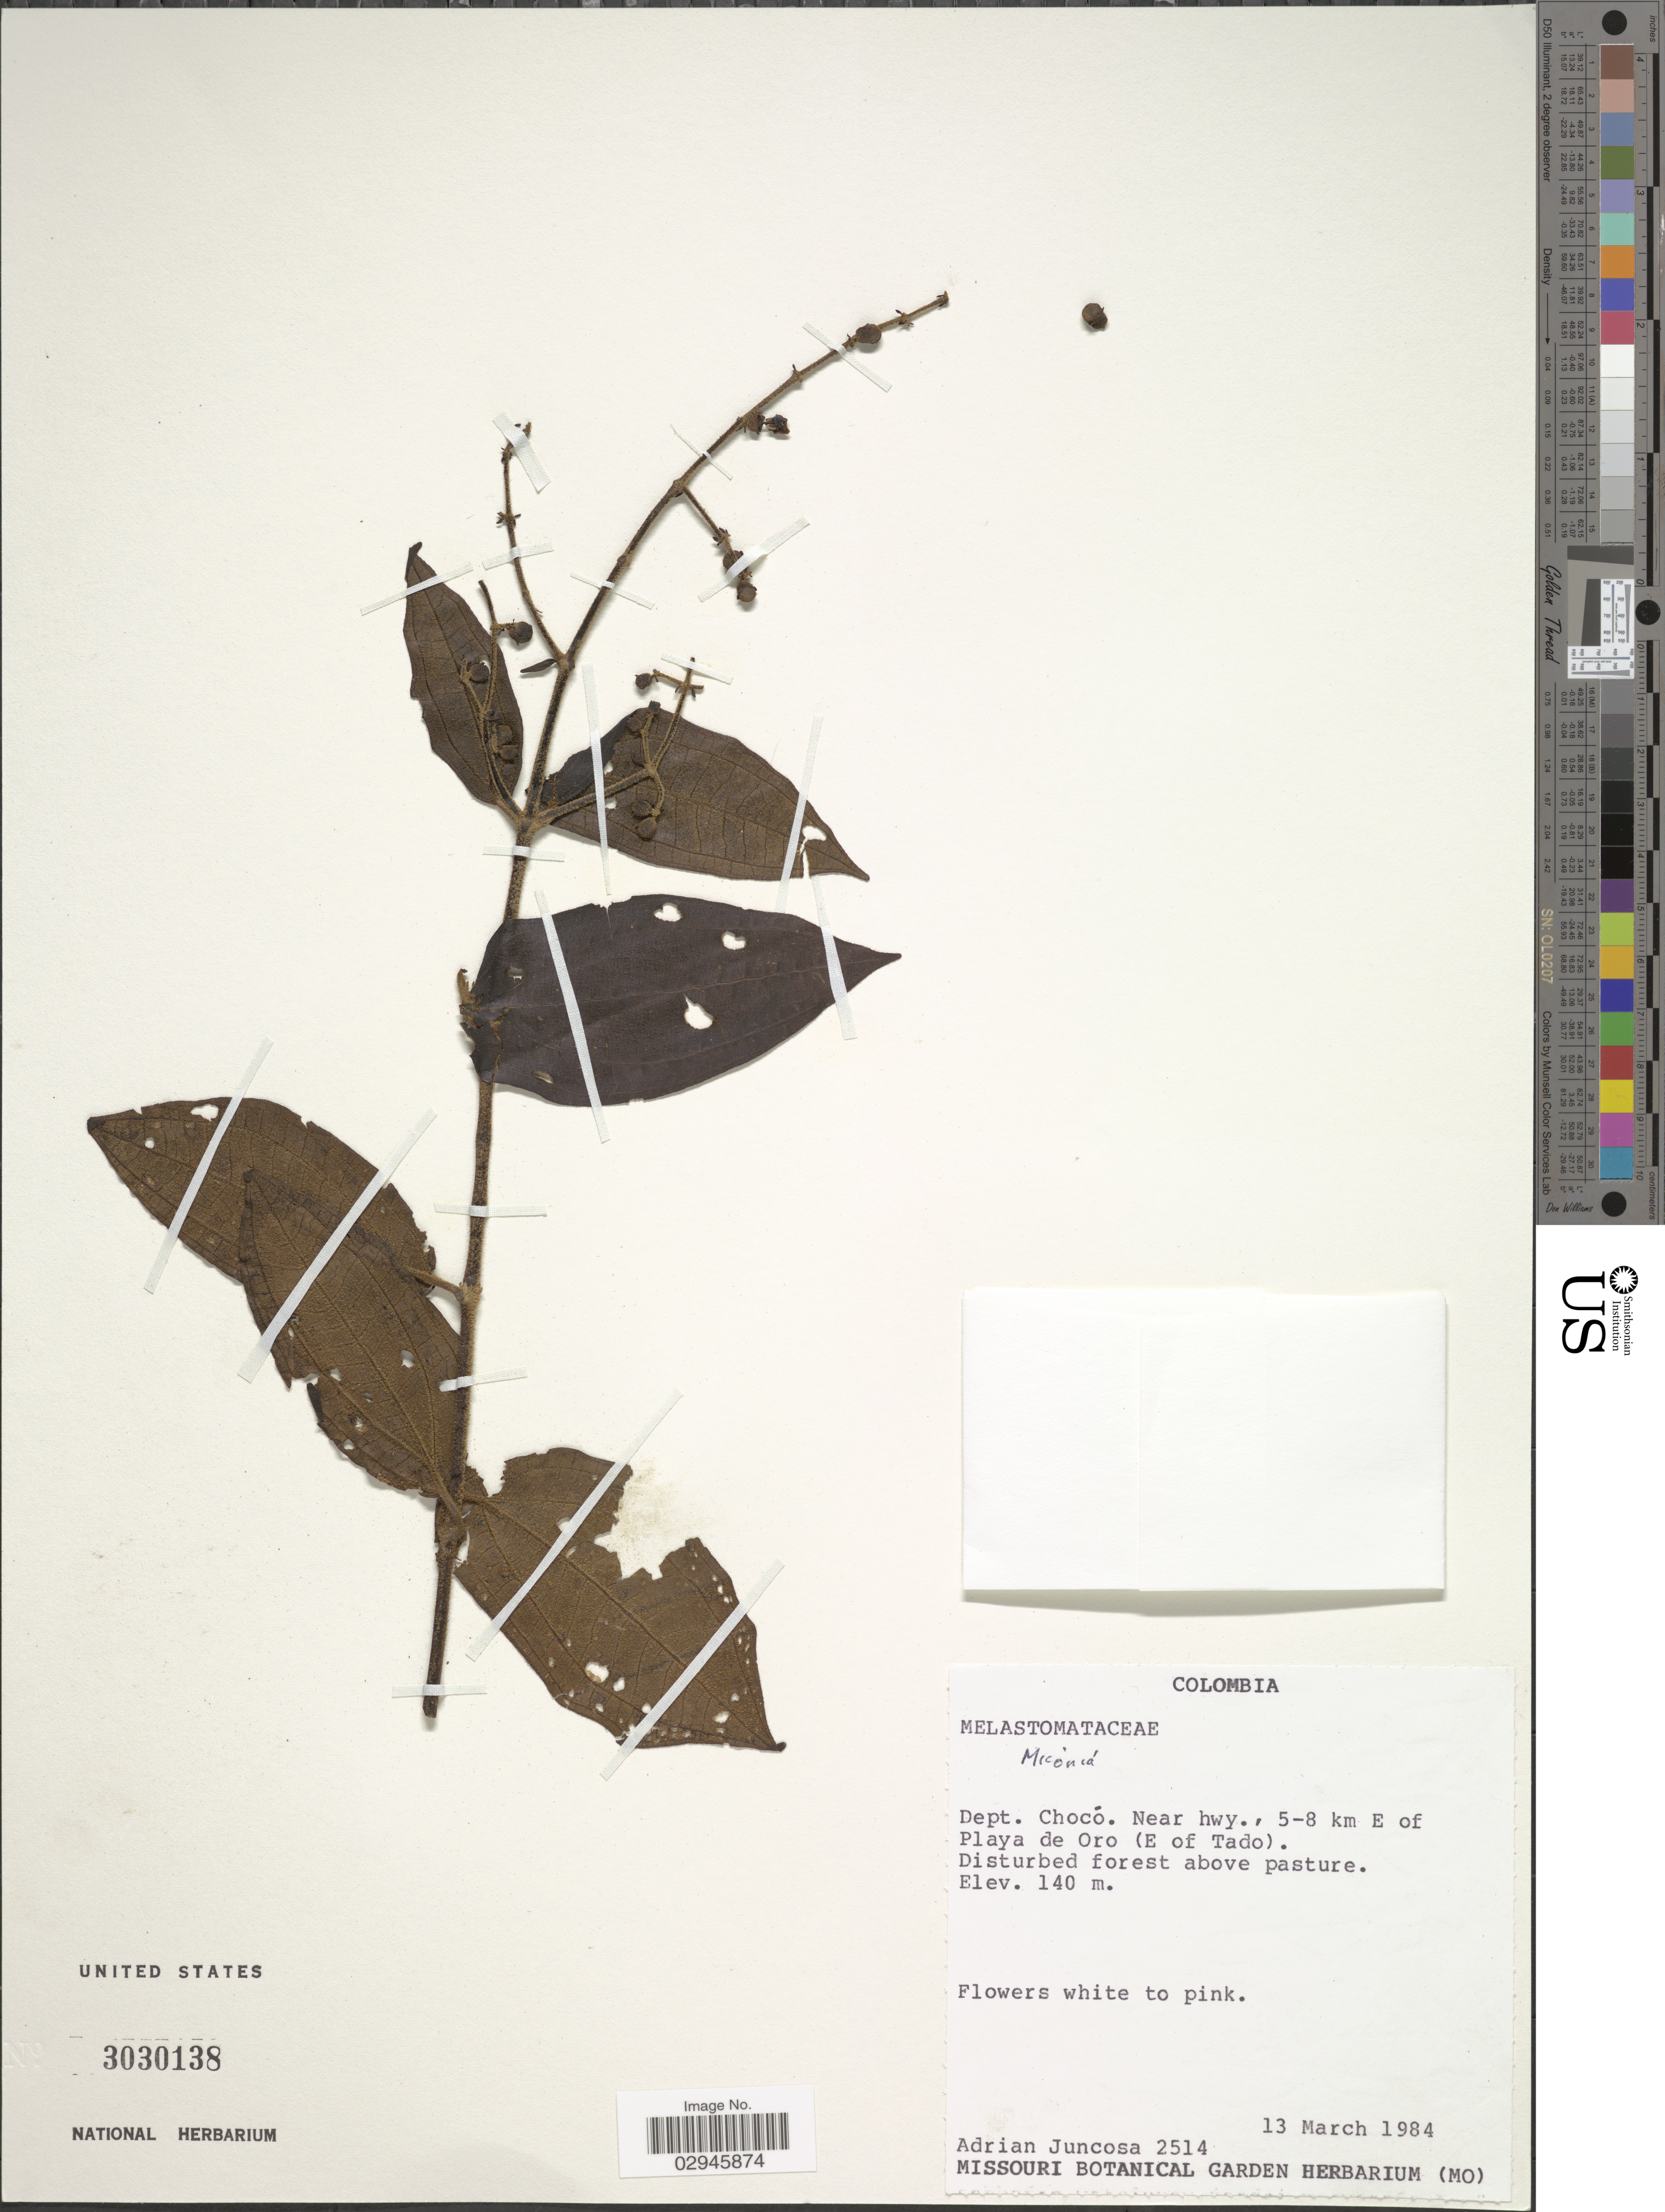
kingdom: Plantae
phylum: Tracheophyta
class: Magnoliopsida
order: Myrtales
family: Melastomataceae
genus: Miconia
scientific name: Miconia sp.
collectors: A. Juncosa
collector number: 2514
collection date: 1984-03-13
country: Colombia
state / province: Chocó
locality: Dept. Chocó. Near hwy., 5-8 km E of Playa de Oro (E of Tado).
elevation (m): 140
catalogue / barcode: US 3030138